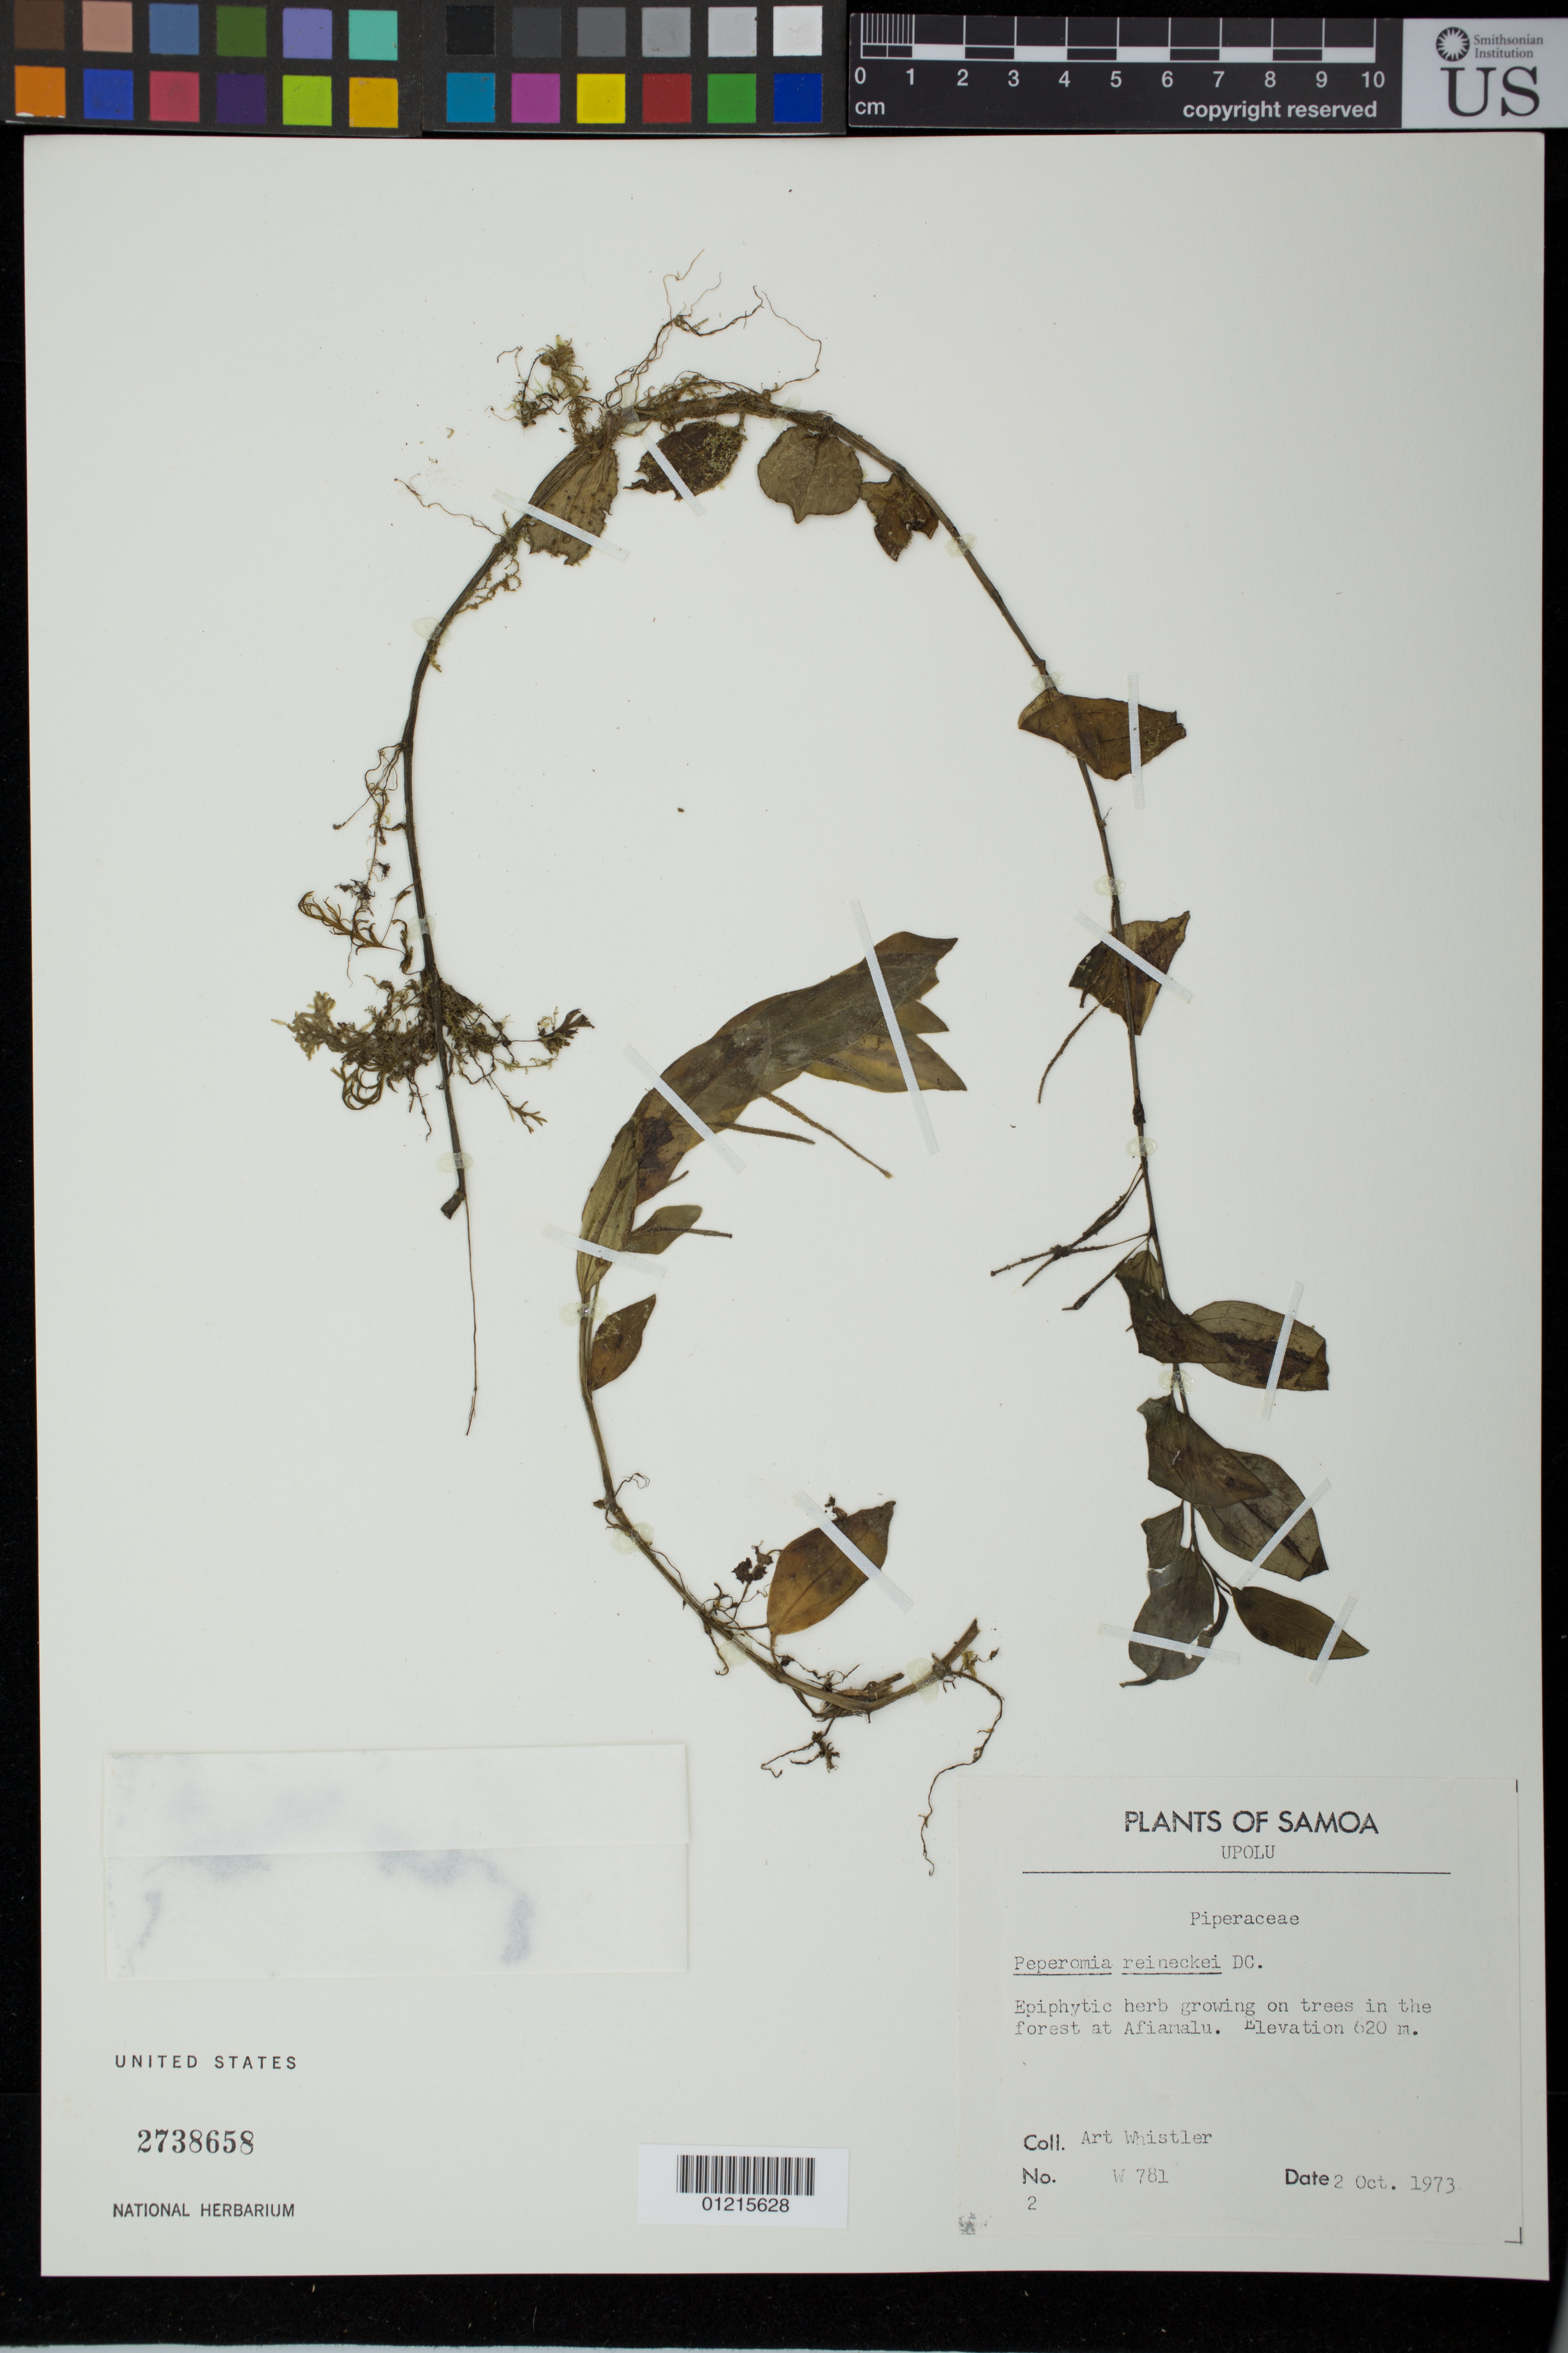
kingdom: Plantae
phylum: Tracheophyta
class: Magnoliopsida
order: Piperales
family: Piperaceae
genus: Peperomia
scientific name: Peperomia reineckei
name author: C. DC.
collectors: A. Whistler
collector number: W 781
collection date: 1973-10-02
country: Samoa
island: Upolu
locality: At Afiamalu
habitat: in the forest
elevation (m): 620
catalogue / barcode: US 2738658